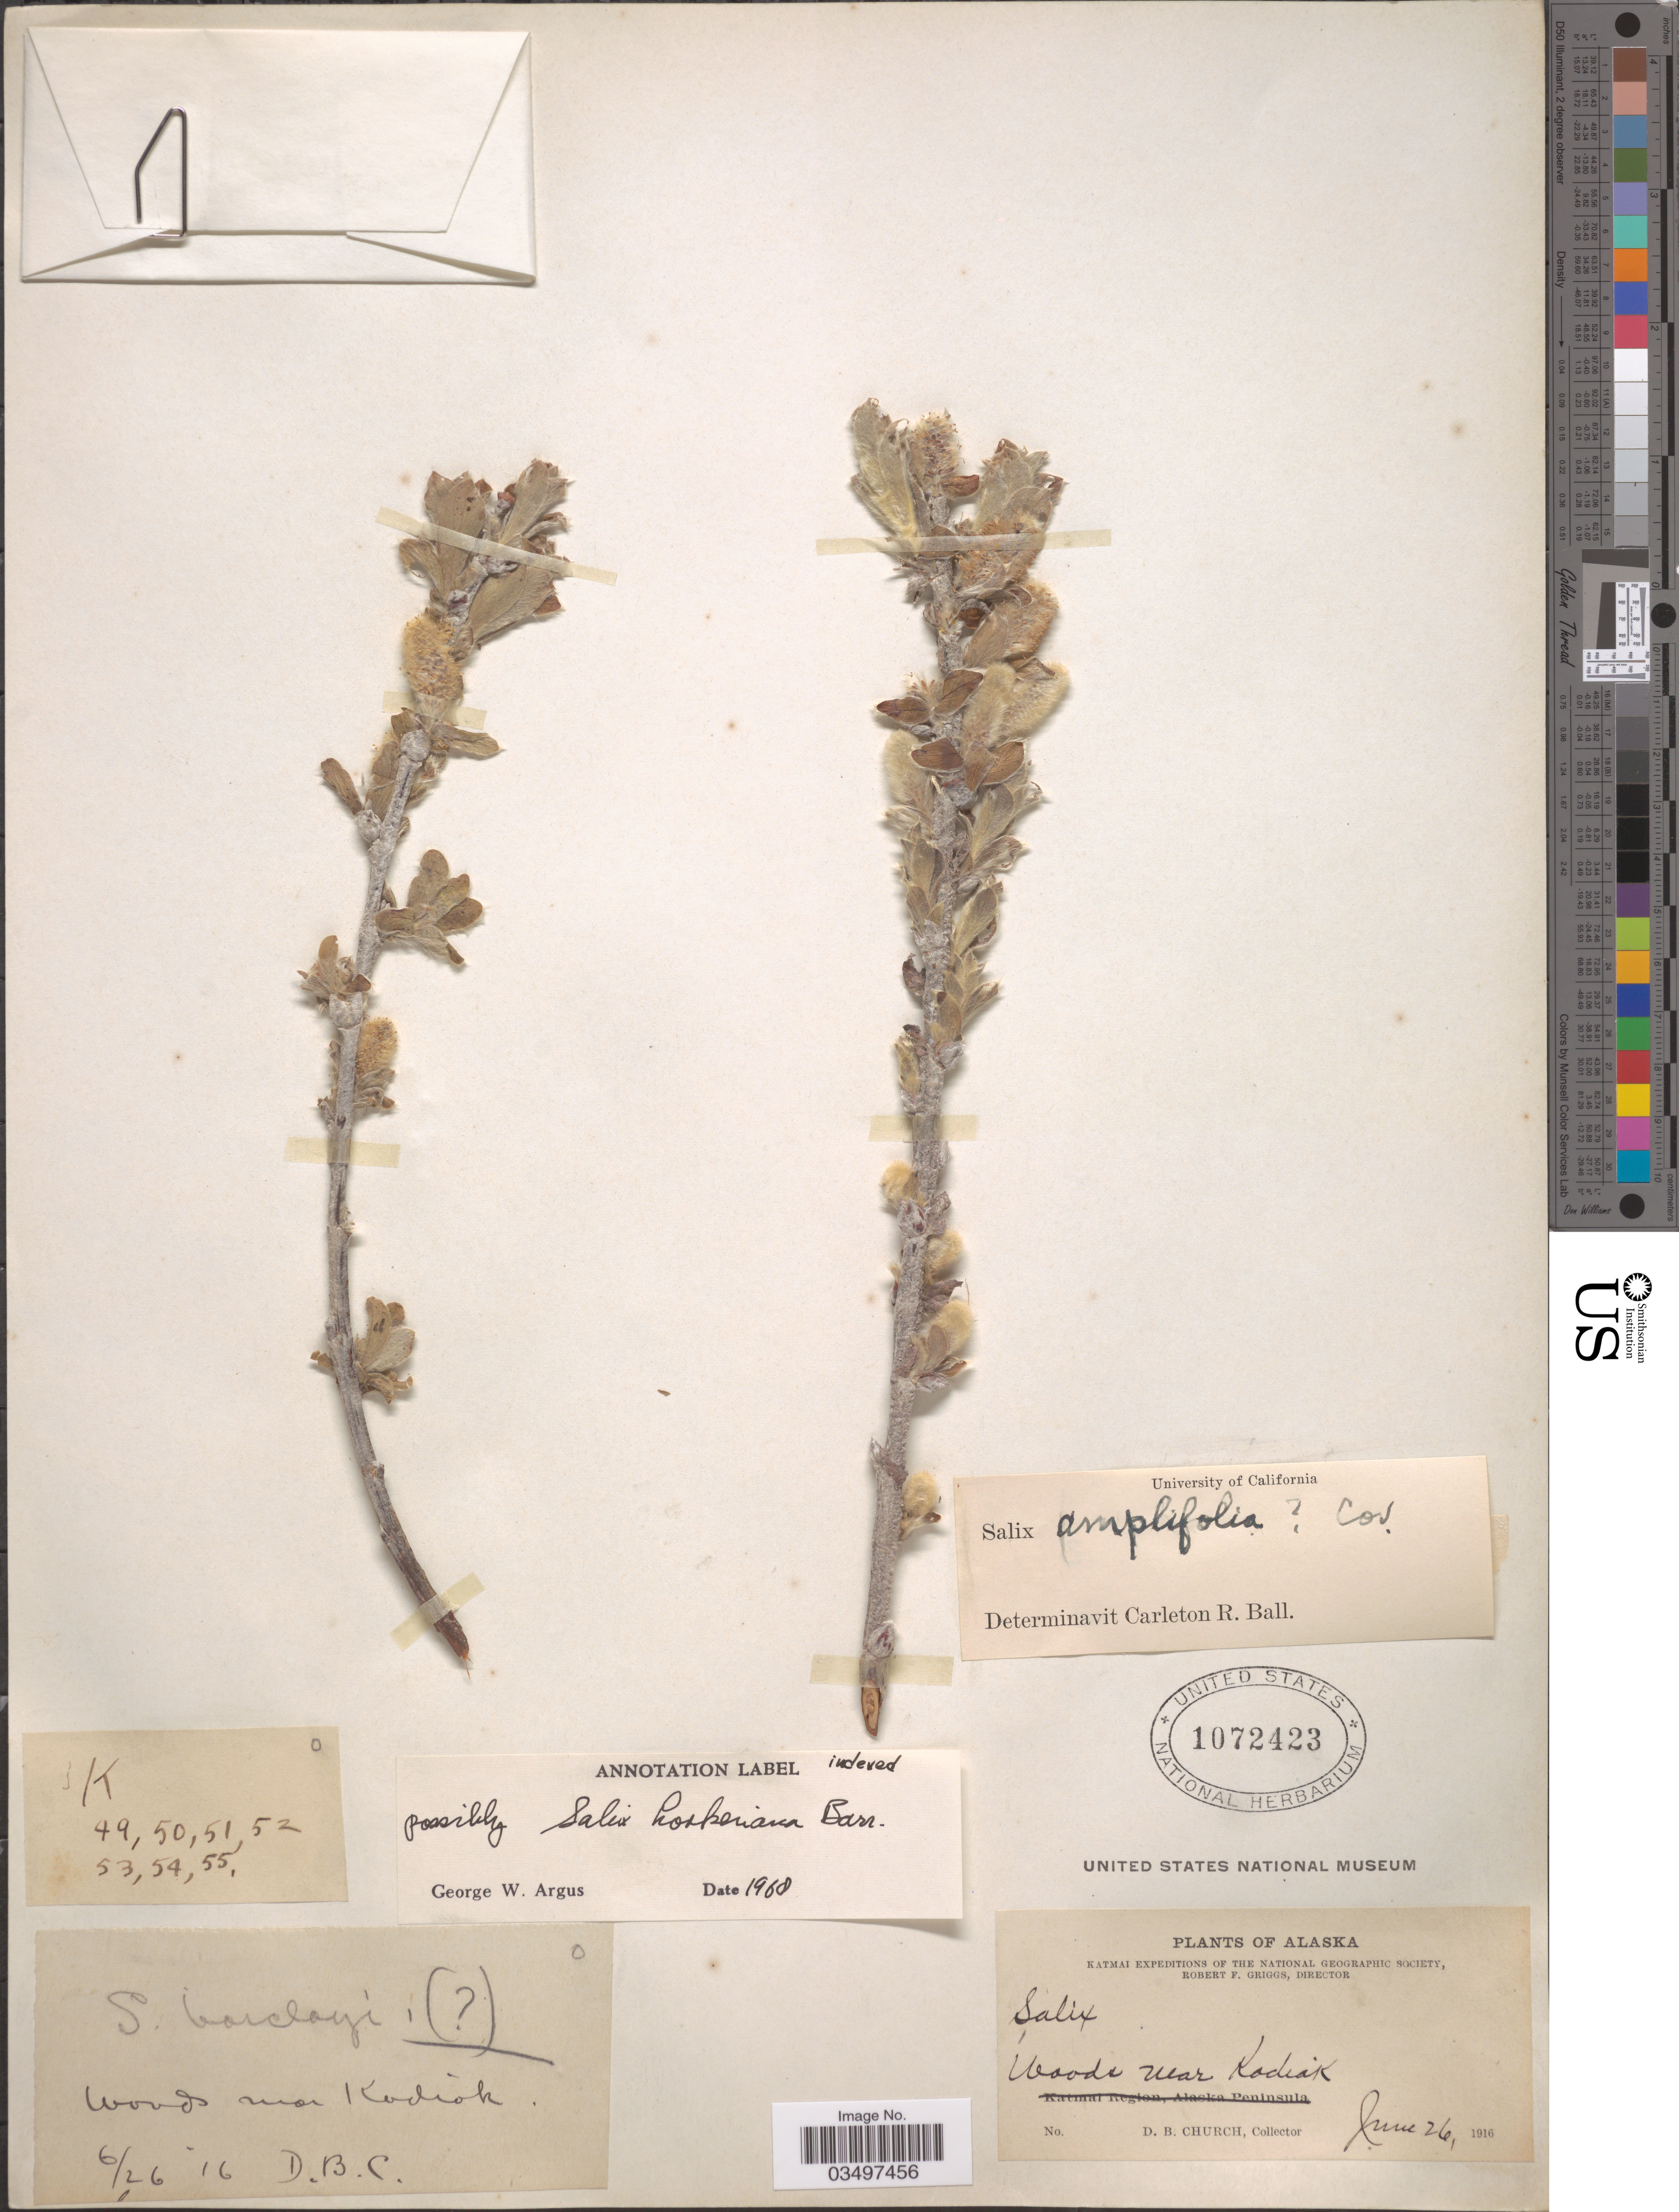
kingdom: Plantae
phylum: Tracheophyta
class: Magnoliopsida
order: Malpighiales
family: Salicaceae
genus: Salix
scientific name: Salix hookeriana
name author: Barratt ex Hook.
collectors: D. Church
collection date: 1916-06-26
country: United States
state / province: Alaska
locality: Woods near Kodiak.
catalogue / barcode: US 1072423